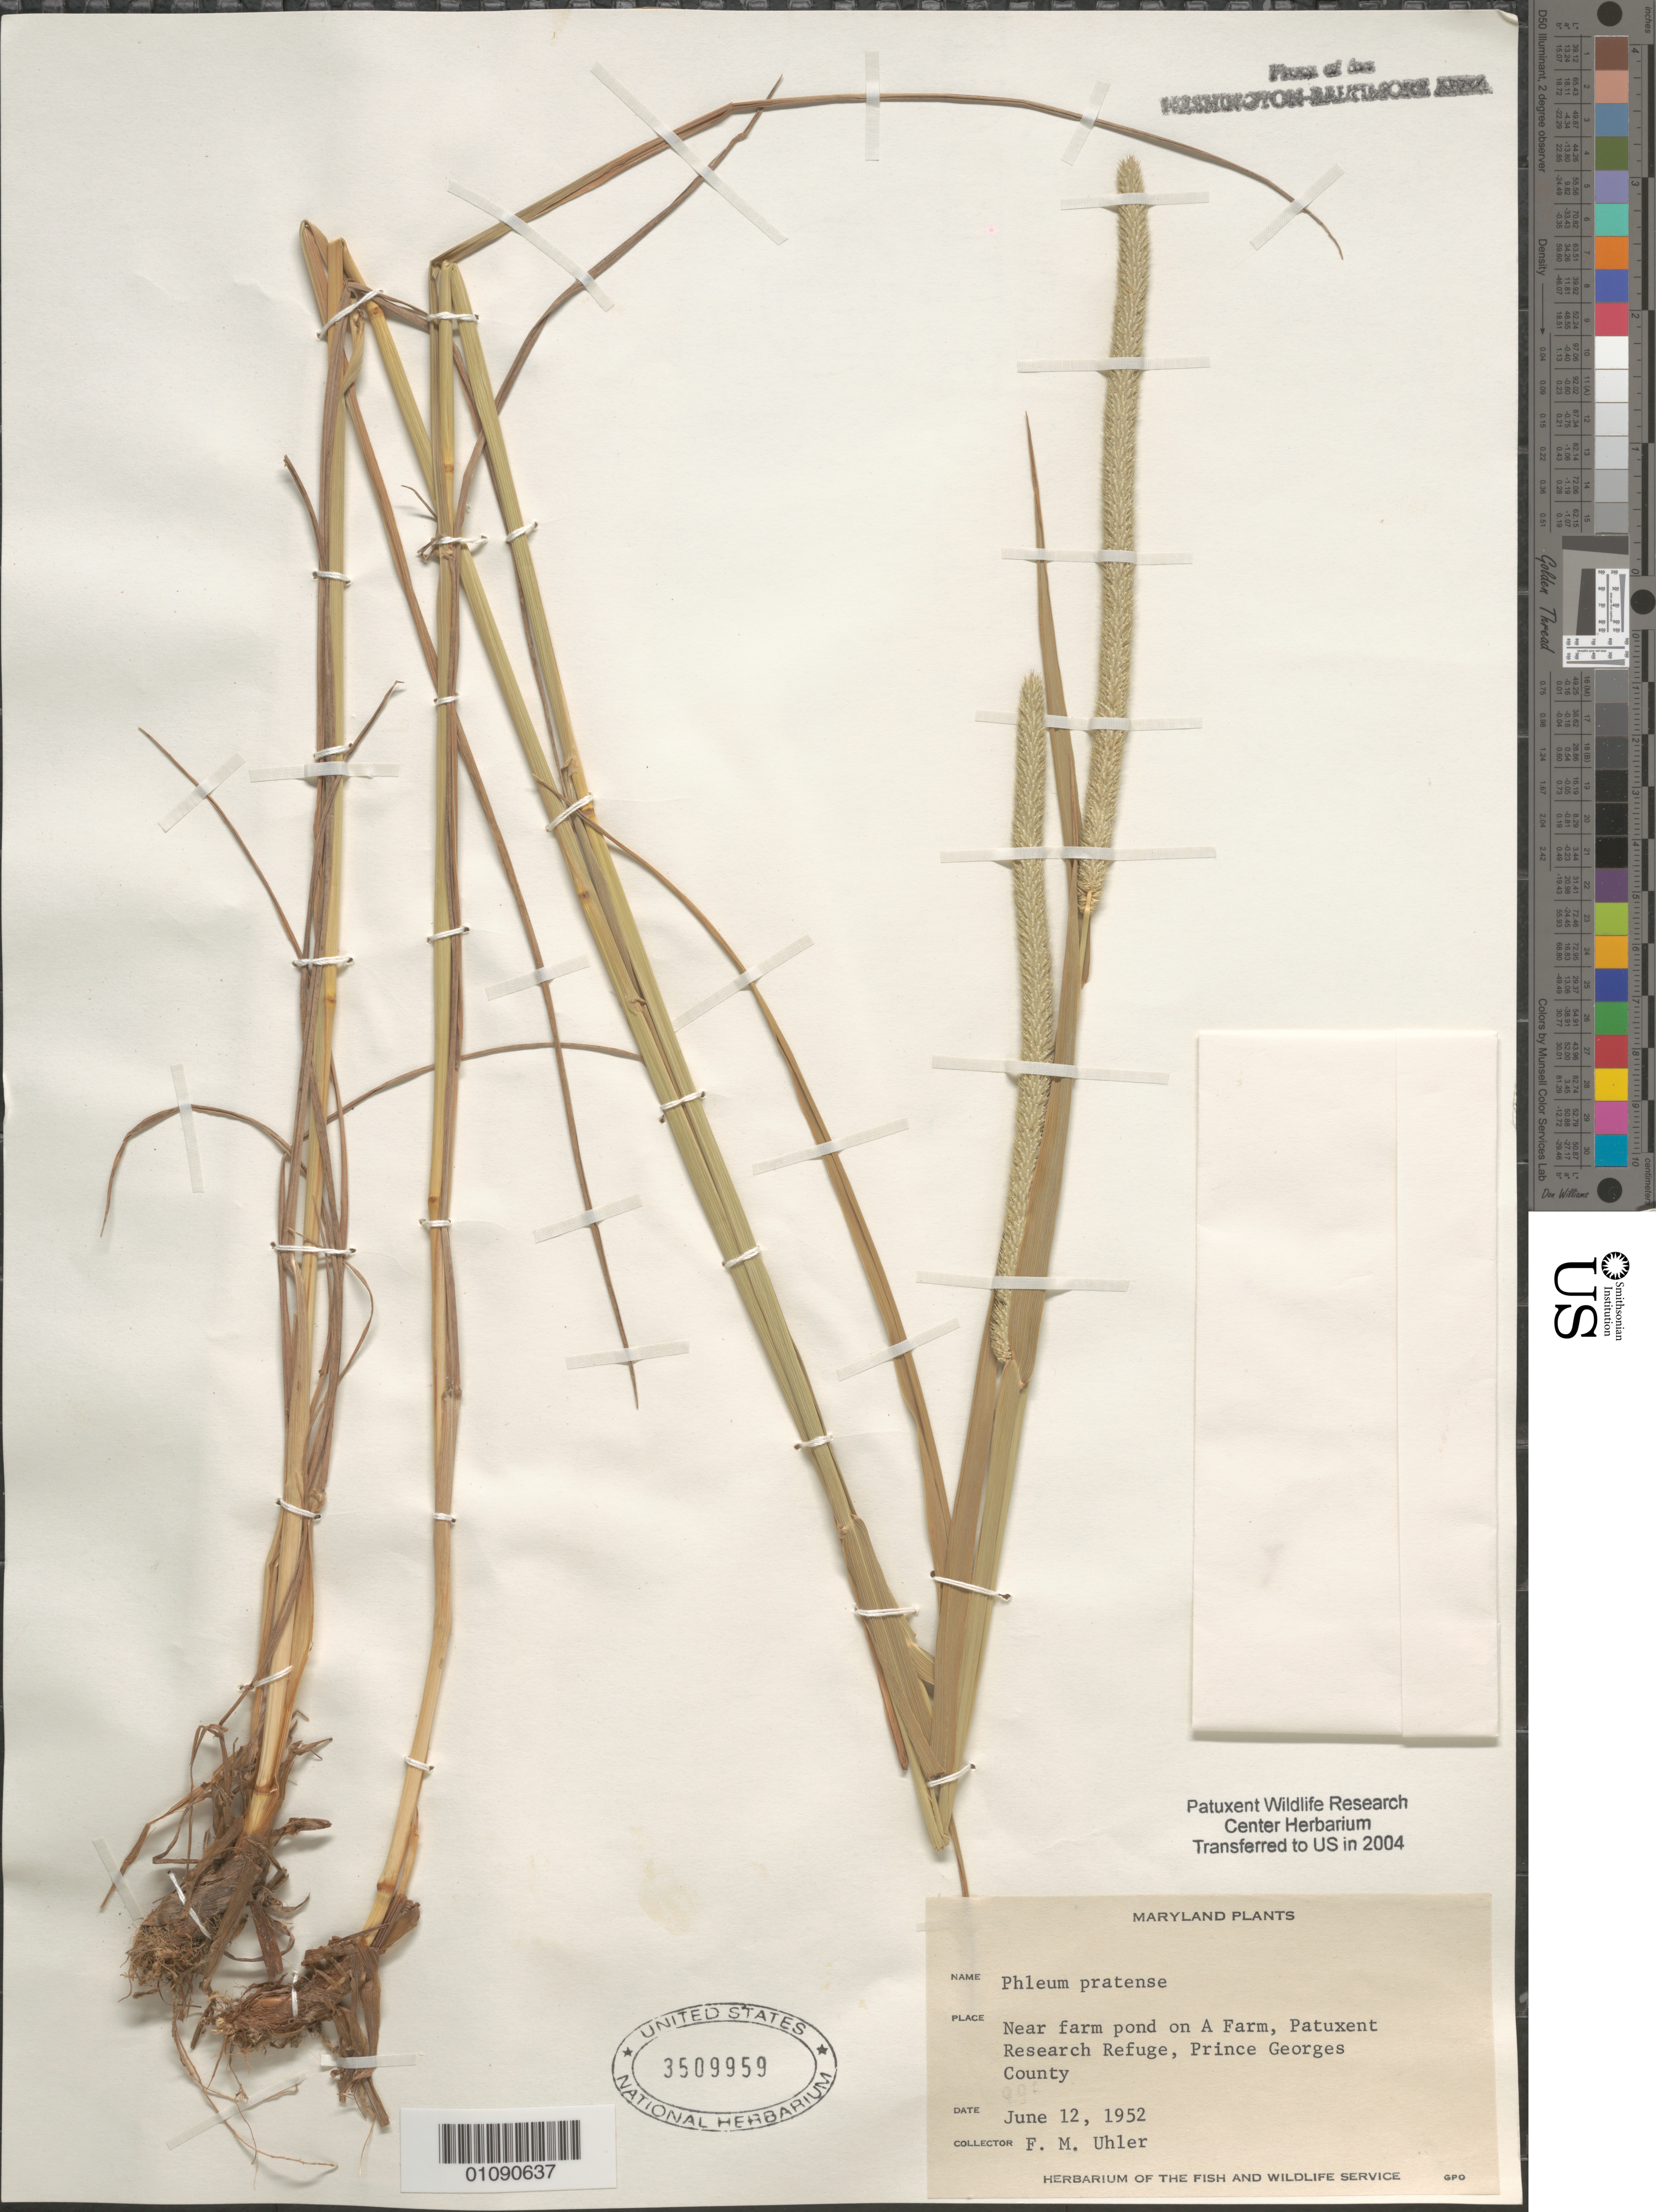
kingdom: Plantae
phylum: Tracheophyta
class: Liliopsida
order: Poales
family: Poaceae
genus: Phleum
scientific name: Phleum pratense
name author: L.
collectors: F. M. Uhler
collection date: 1952-06-12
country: United States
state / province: Maryland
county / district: Prince George's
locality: A Farm, Patuxent Wildlife Refuge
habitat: Near farm pond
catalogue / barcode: US 3509959